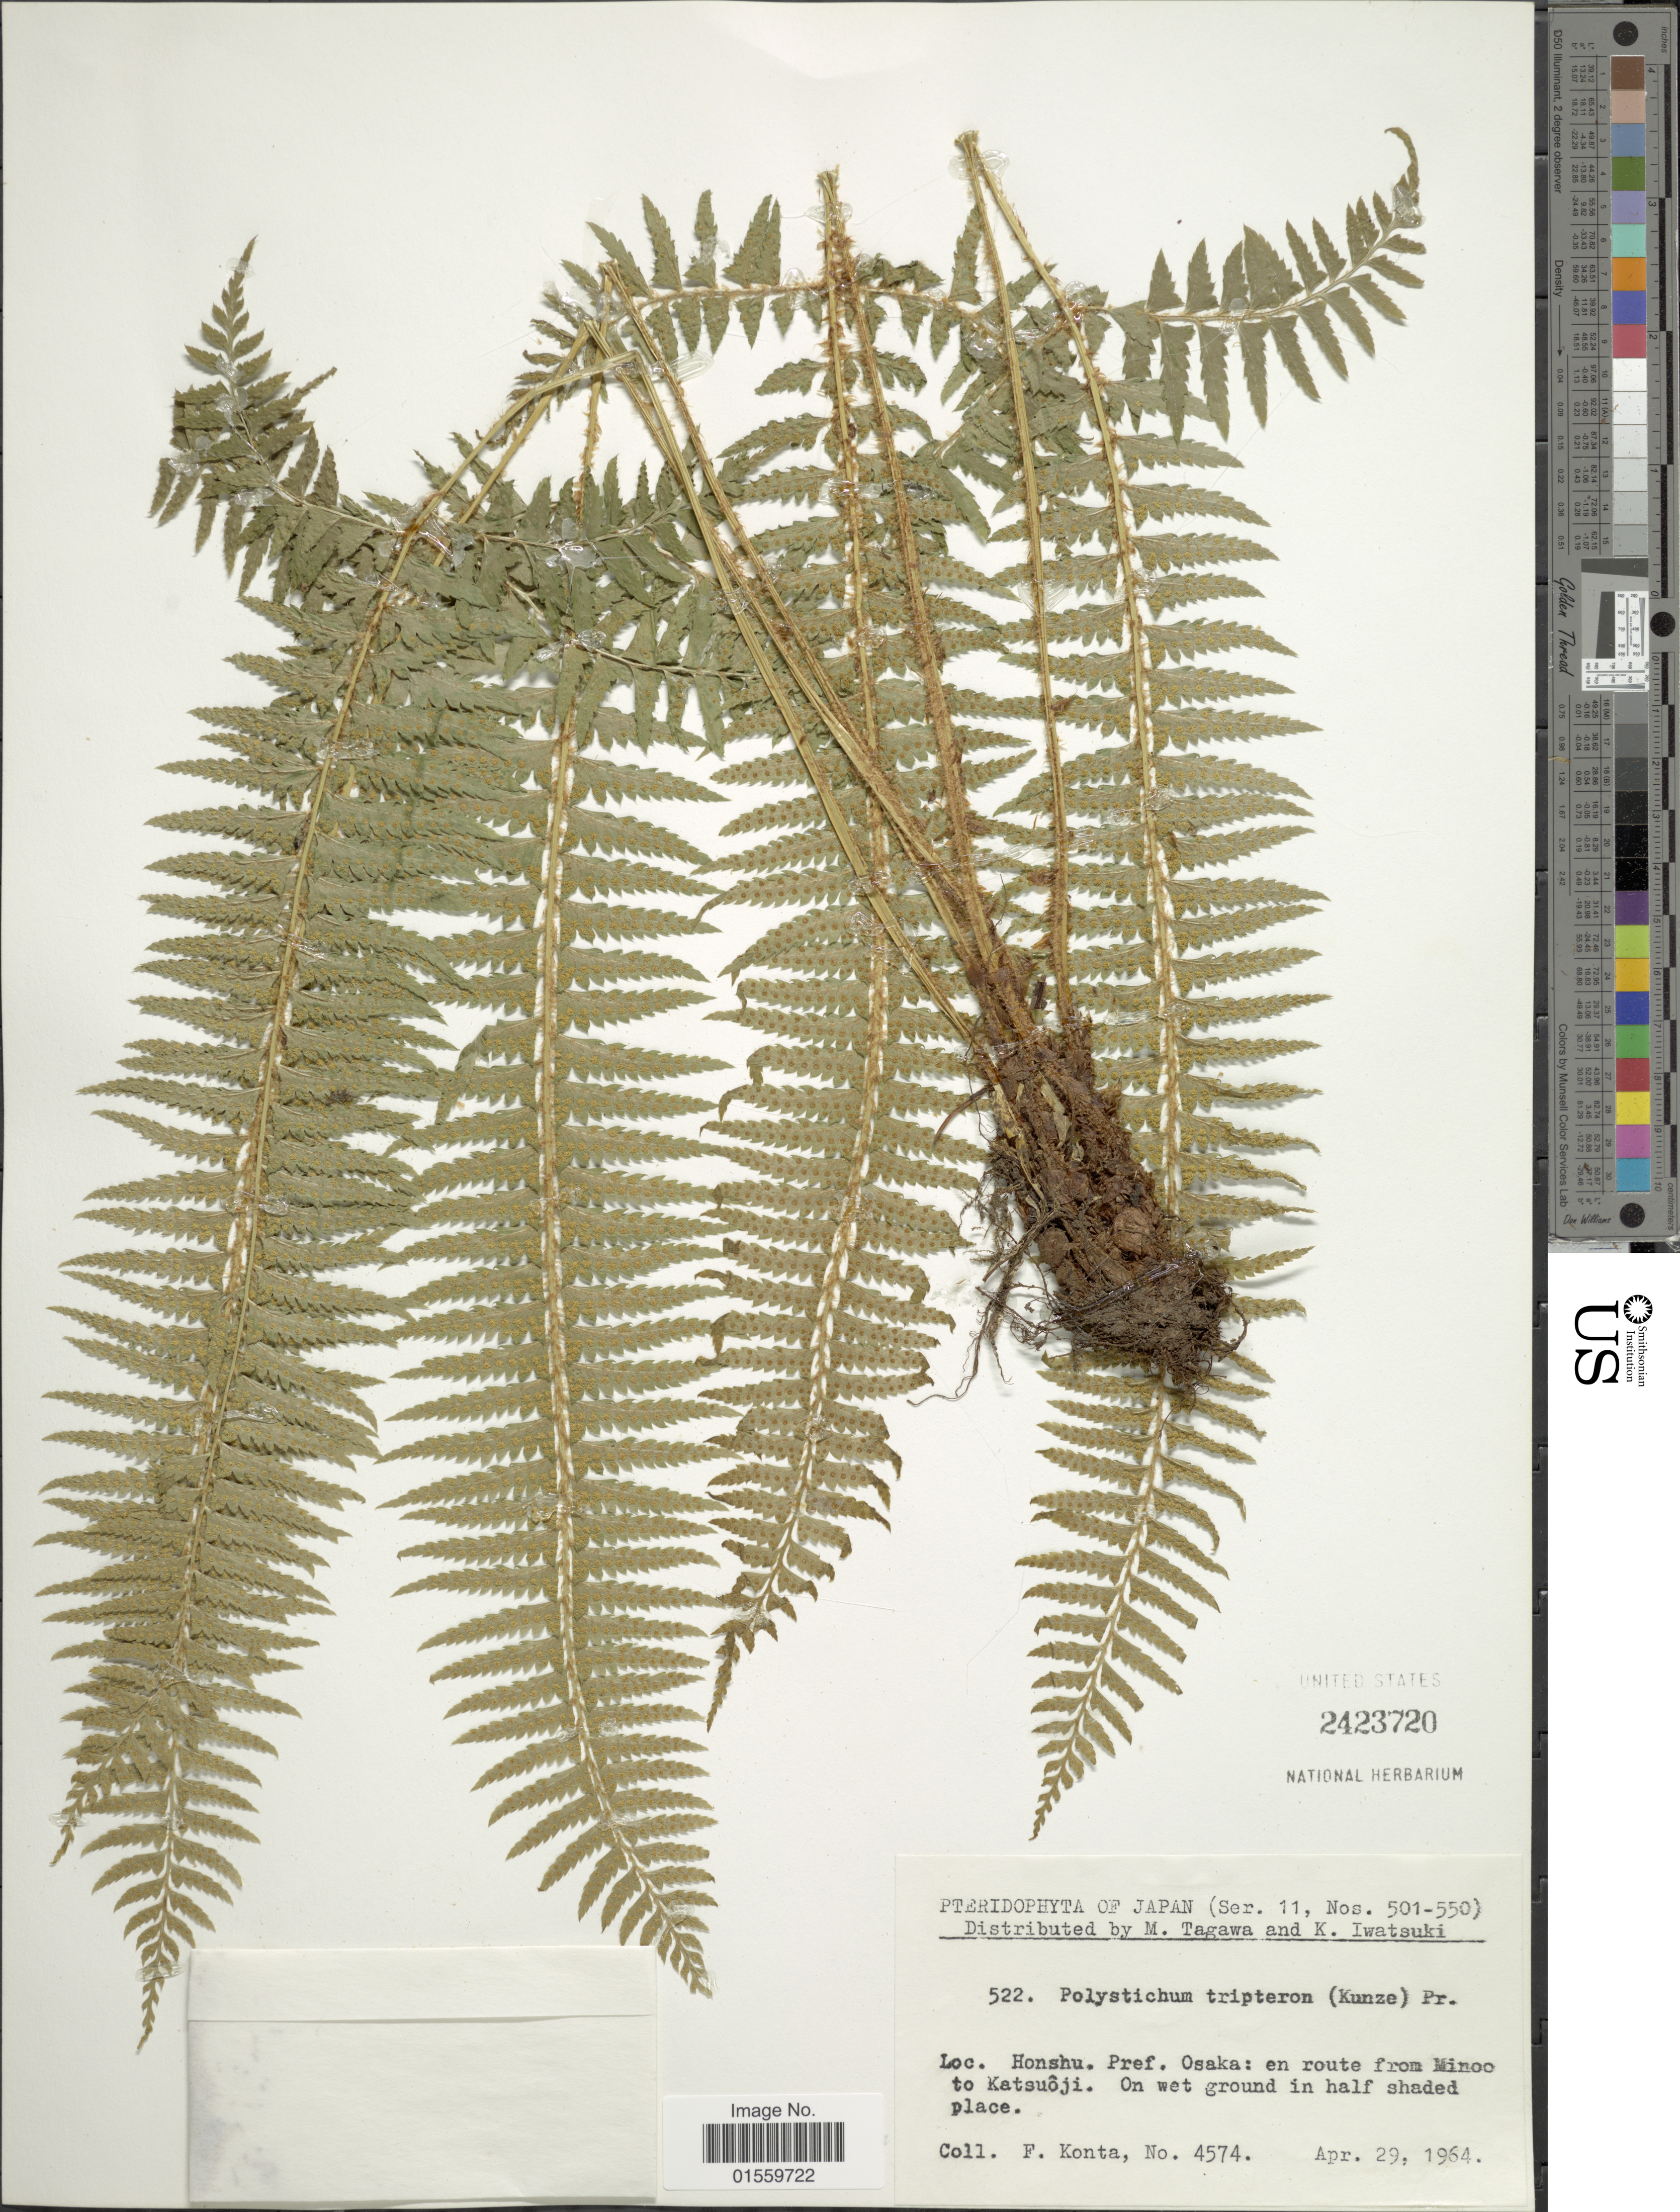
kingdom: Plantae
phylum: Tracheophyta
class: Polypodiopsida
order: Polypodiales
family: Dryopteridaceae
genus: Polystichum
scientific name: Polystichum tripteron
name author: (Kunze) C. Presl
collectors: F. Konta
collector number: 4574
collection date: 1964-04-29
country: Japan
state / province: Osaka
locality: Honshu. Pref. Osaka: en route from Minoo to Katsuoji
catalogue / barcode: US 2423720